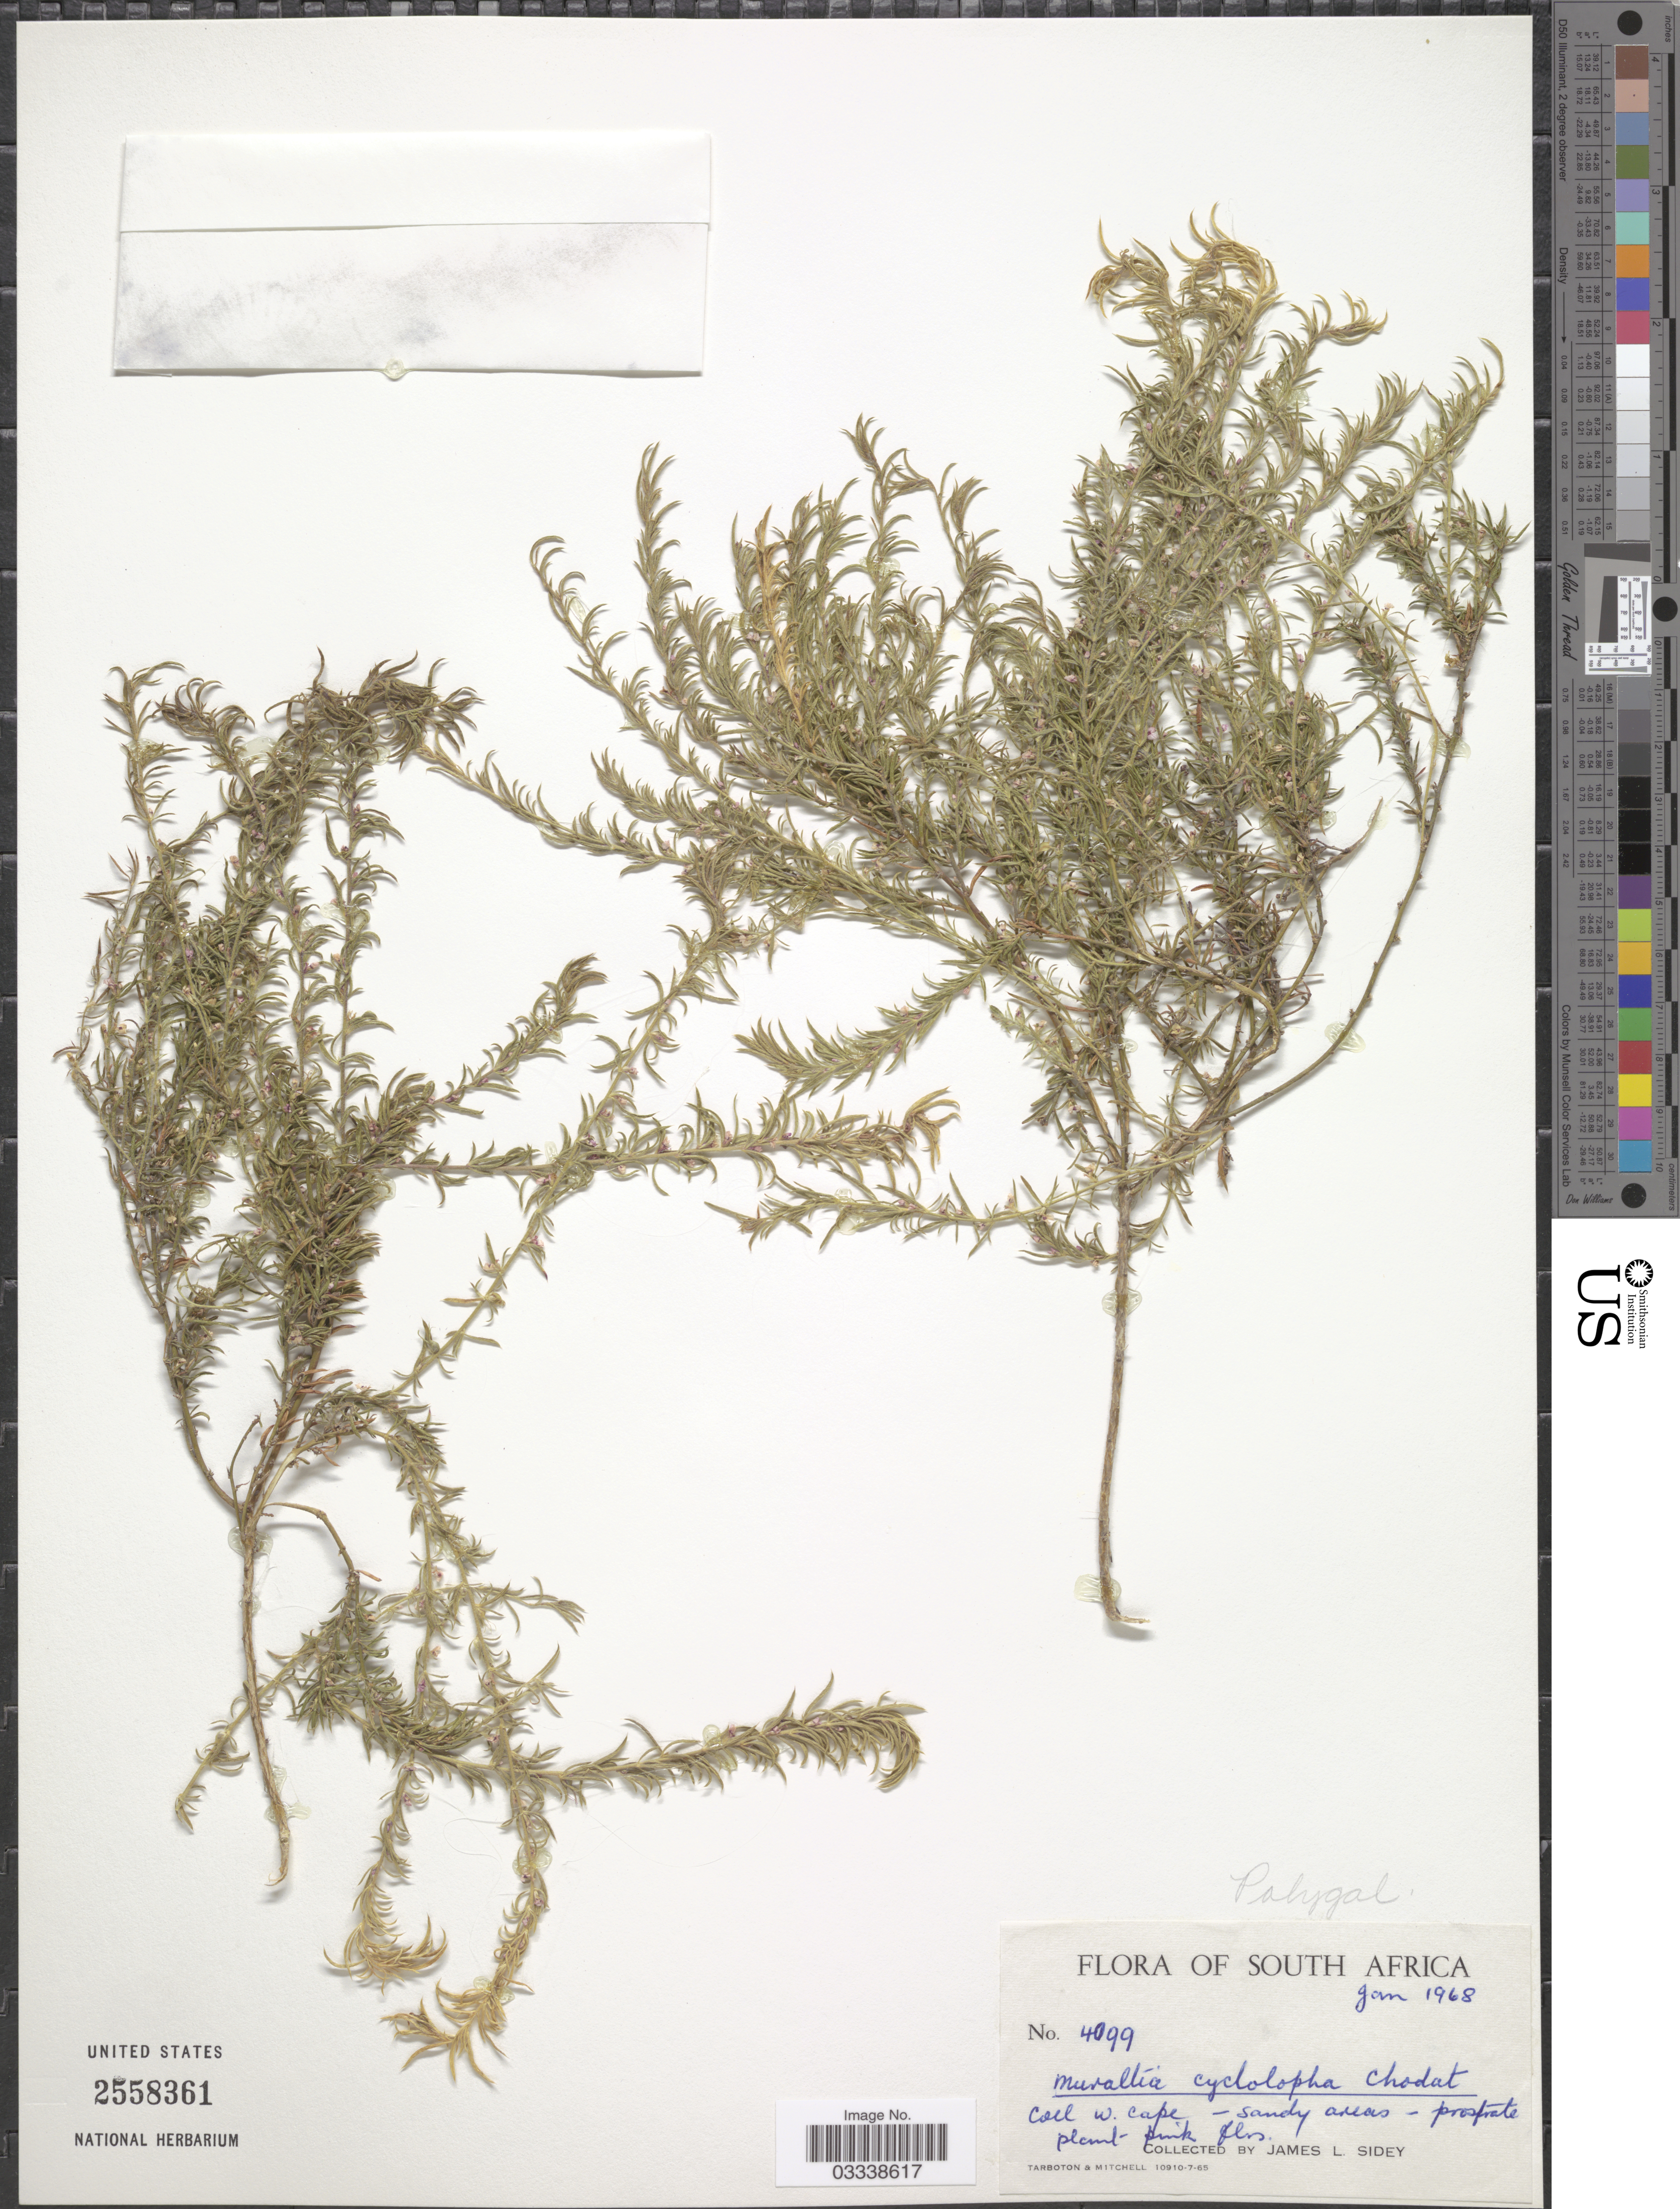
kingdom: Plantae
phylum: Tracheophyta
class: Magnoliopsida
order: Fabales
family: Polygalaceae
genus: Muraltia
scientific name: Muraltia cyclolopha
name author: Chodat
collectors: J. L. Sidey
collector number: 4099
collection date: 1968-01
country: South Africa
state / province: Western Cape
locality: W. Cape.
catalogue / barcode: US 2558361